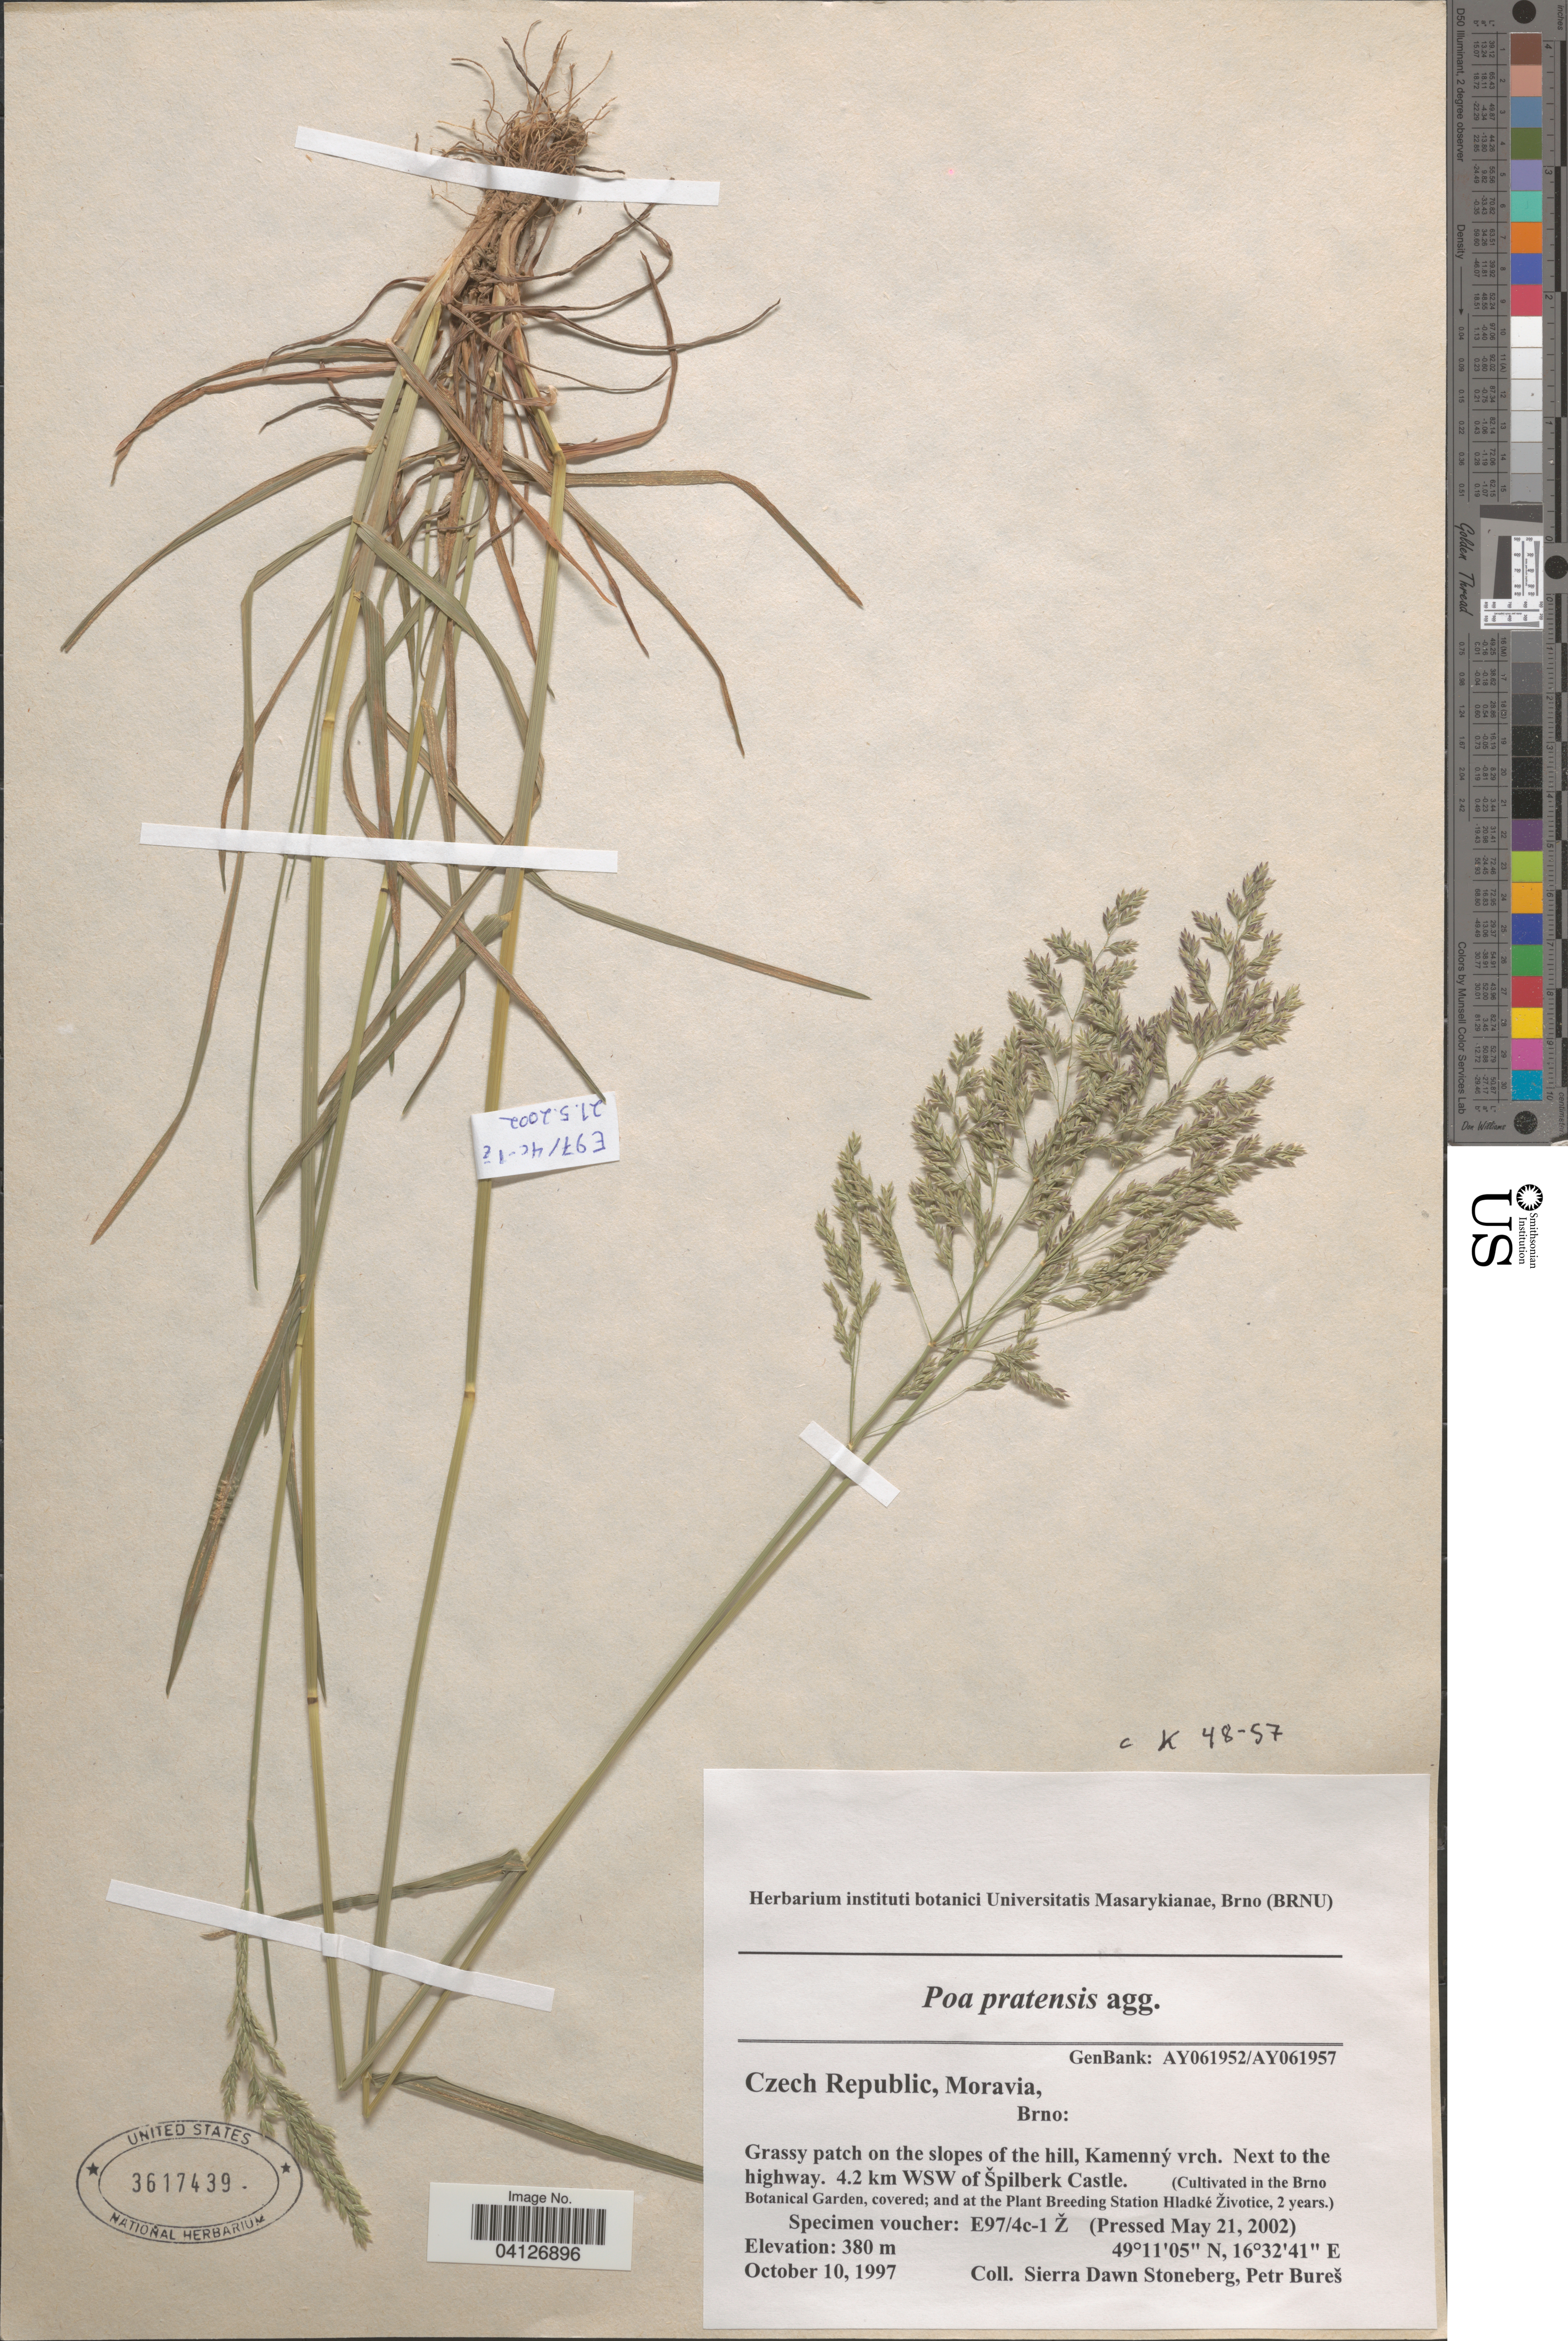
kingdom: Plantae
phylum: Tracheophyta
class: Liliopsida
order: Poales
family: Poaceae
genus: Poa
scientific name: Poa pratensis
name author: L.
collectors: Ex herb. instituti botanici Universitatis Masarykianae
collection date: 2002-05-21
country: Czechia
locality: In the Brno Botanical Garden, covered; and at the Plant Breeding Station Hladké Životice, 2 years.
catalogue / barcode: US 3617439